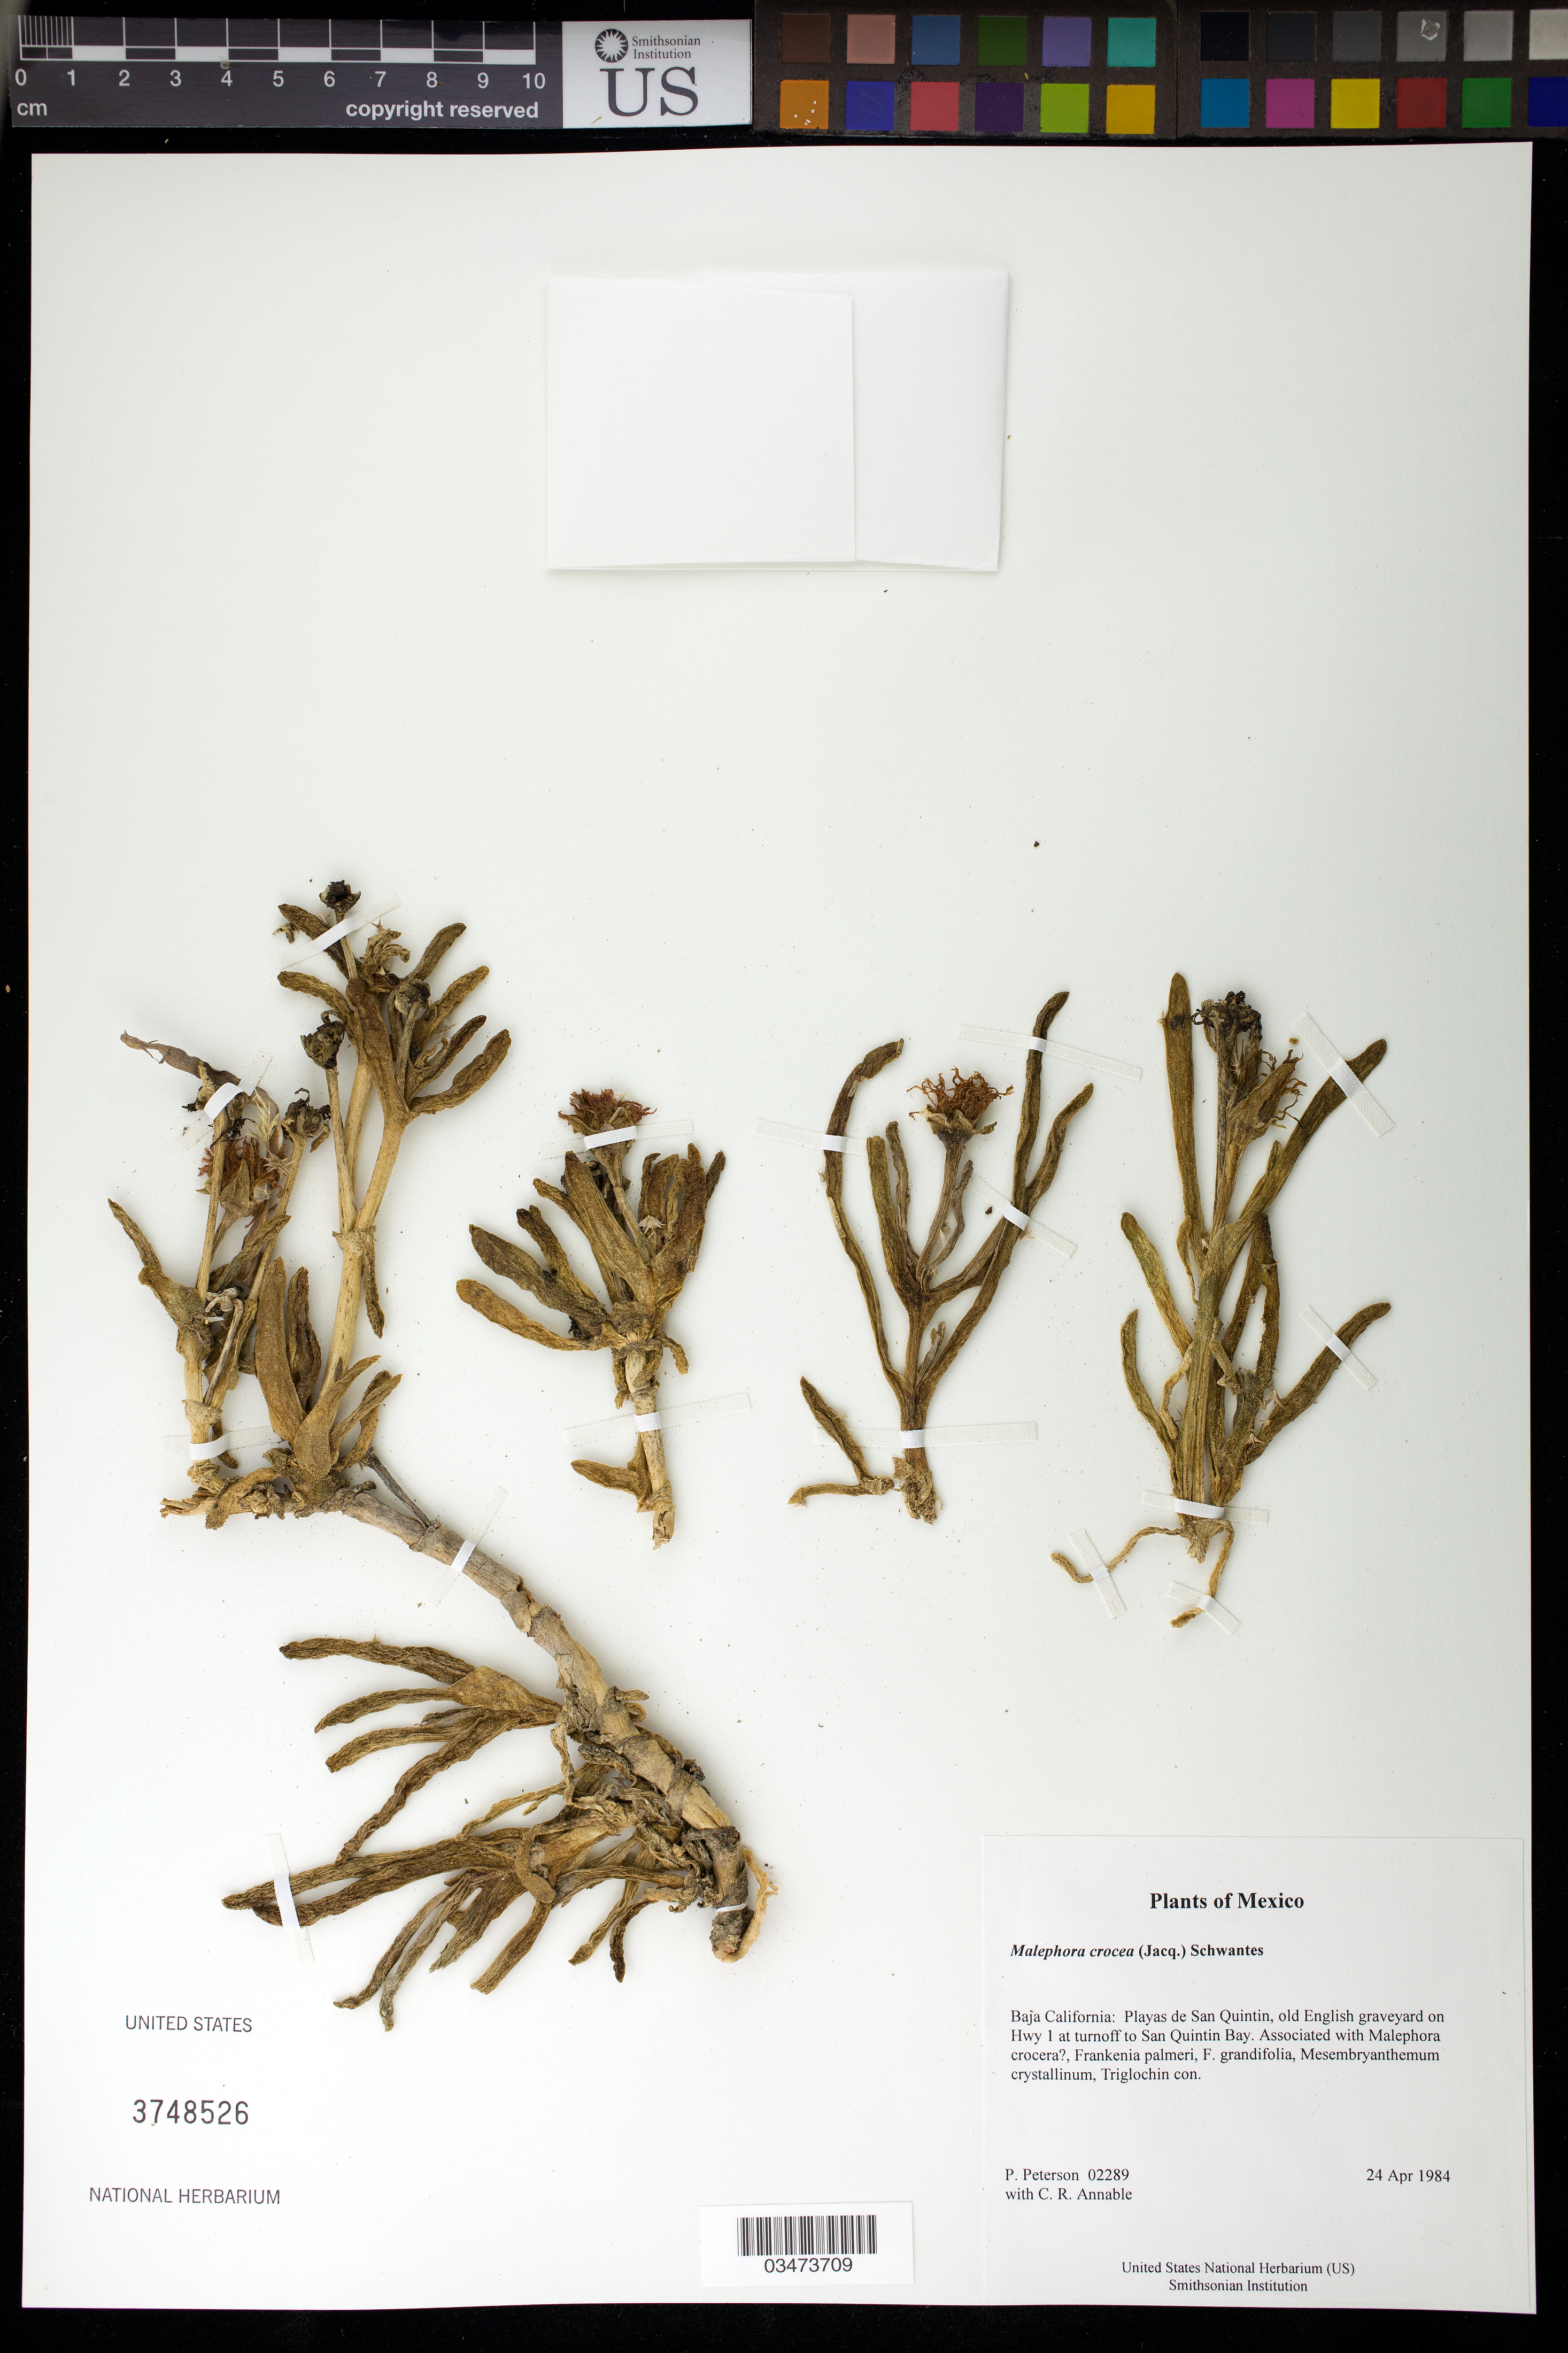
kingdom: Plantae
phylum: Tracheophyta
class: Magnoliopsida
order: Caryophyllales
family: Aizoaceae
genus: Malephora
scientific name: Malephora crocea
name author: (Jacq.) Schwantes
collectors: P. M. Peterson & C. R. Annable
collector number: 02289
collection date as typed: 24 Apr 1984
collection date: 1984-04-24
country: Mexico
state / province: Baja California Norte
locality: Playas de San Quintin, old English graveyard on Hwy 1 at turnoff to San Quintin Bay.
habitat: Associated with Malephora crocera?, Frankenia palmeri, F. grandifolia, Mesembryanthemum crystallinum, Triglochin con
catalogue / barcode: US 3748526